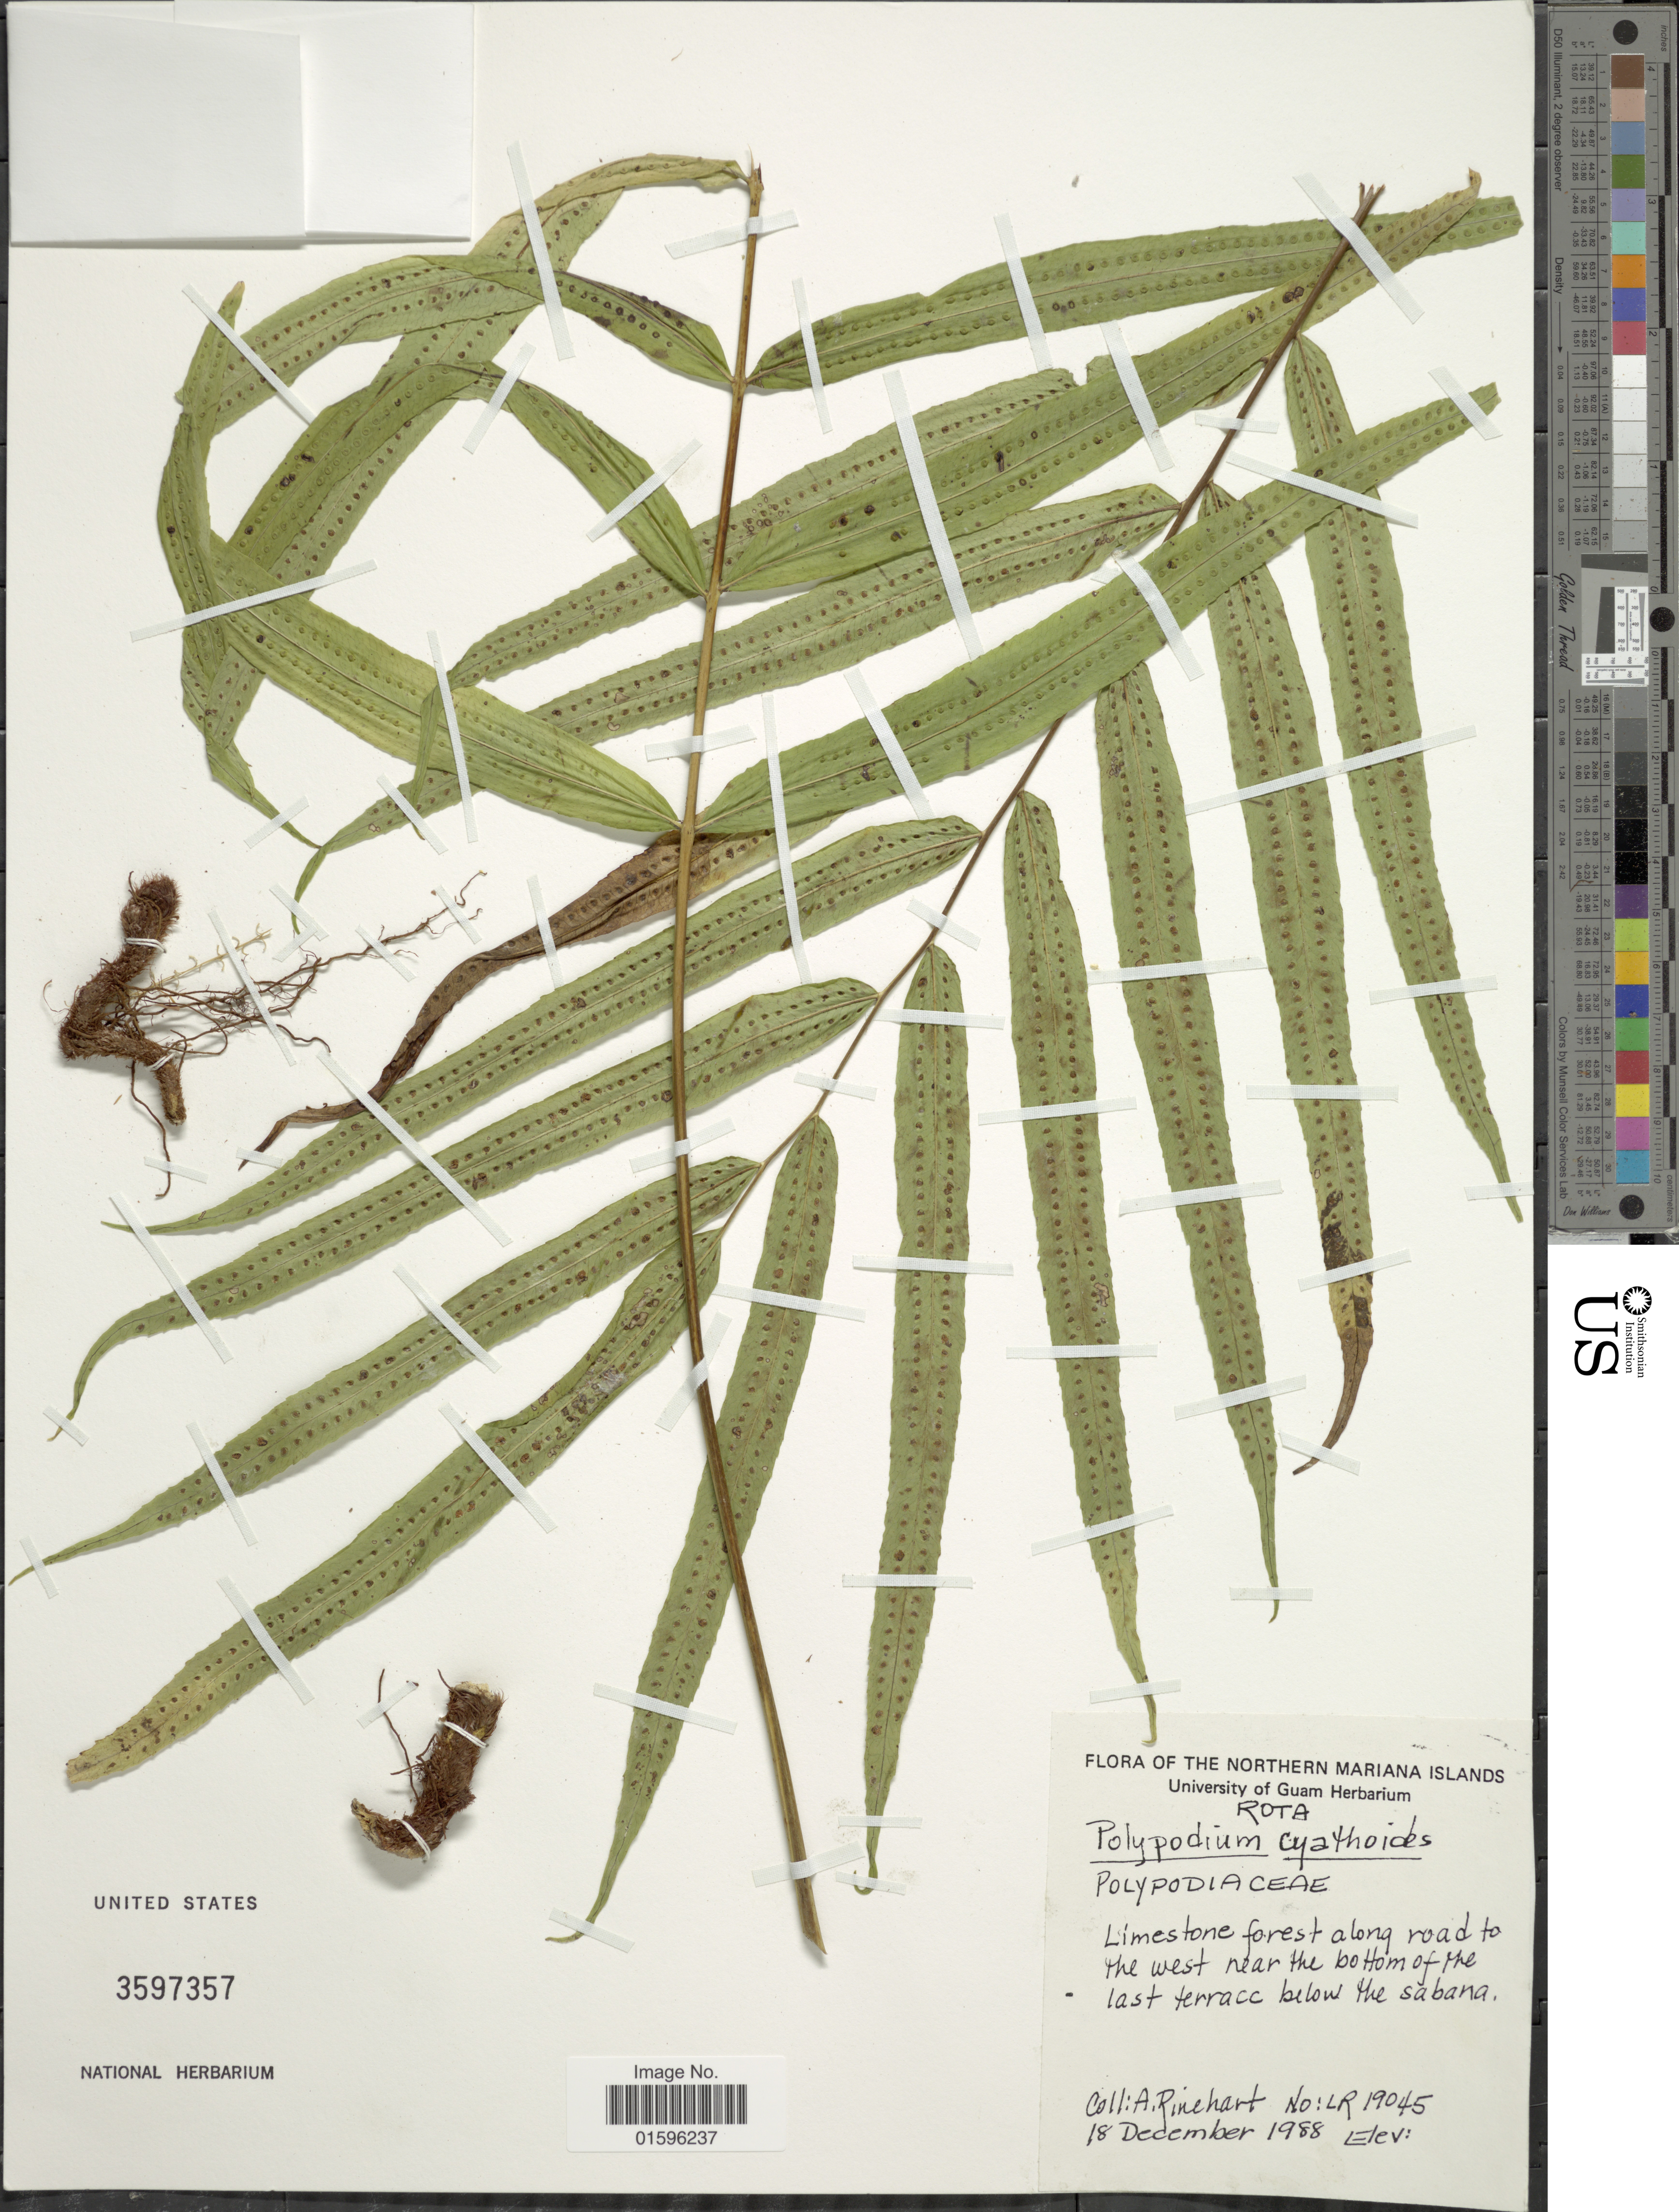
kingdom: Plantae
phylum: Tracheophyta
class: Polypodiopsida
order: Polypodiales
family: Polypodiaceae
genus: Polypodium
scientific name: Polypodium cyatheoides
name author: Sw.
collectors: A. Rinehart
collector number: LR19045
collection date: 1988-12-18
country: Northern Mariana Islands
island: Rota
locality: Rota, along road to the west near the bottom of the lat terrace below the sabana [interpreted]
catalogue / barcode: US 3597357